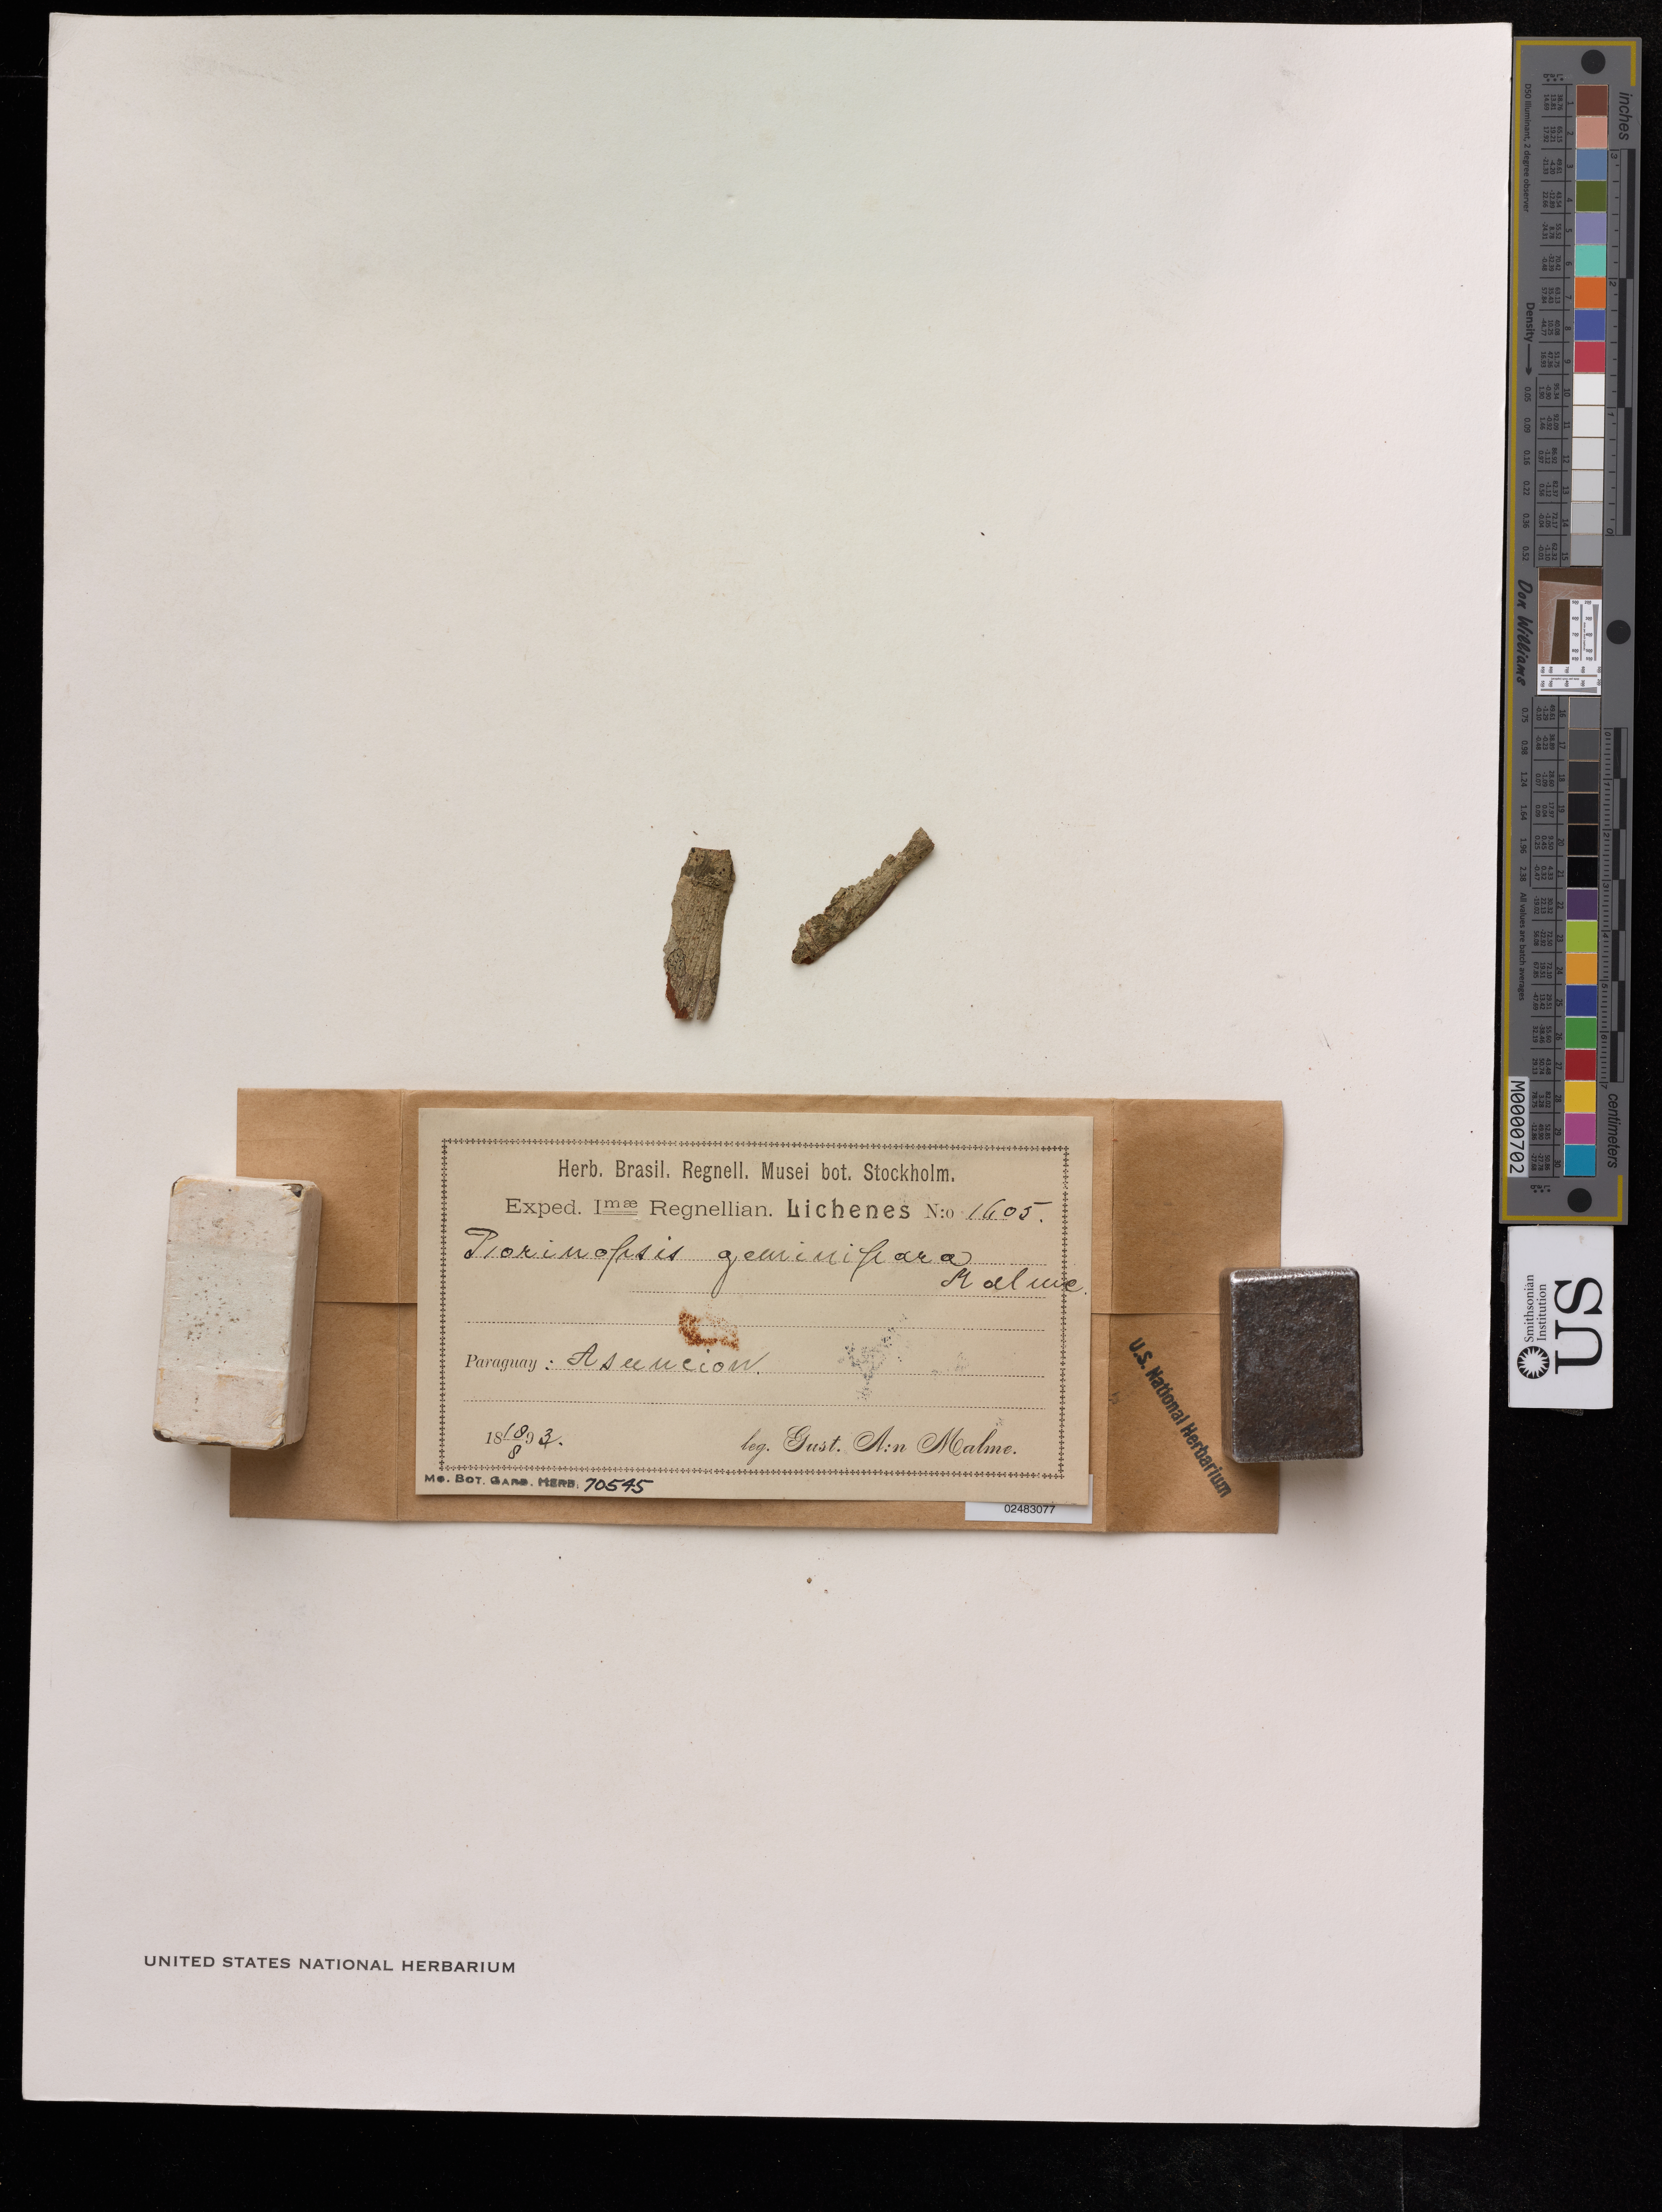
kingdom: Fungi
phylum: Ascomycota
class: Lecanoromycetes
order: Ostropales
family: Thelenellaceae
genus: Thelenella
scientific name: Thelenella geminipara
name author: (Malme) R.C. Harris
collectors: G. O. A. Malme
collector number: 1605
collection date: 1853-08-10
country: Paraguay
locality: Asunción